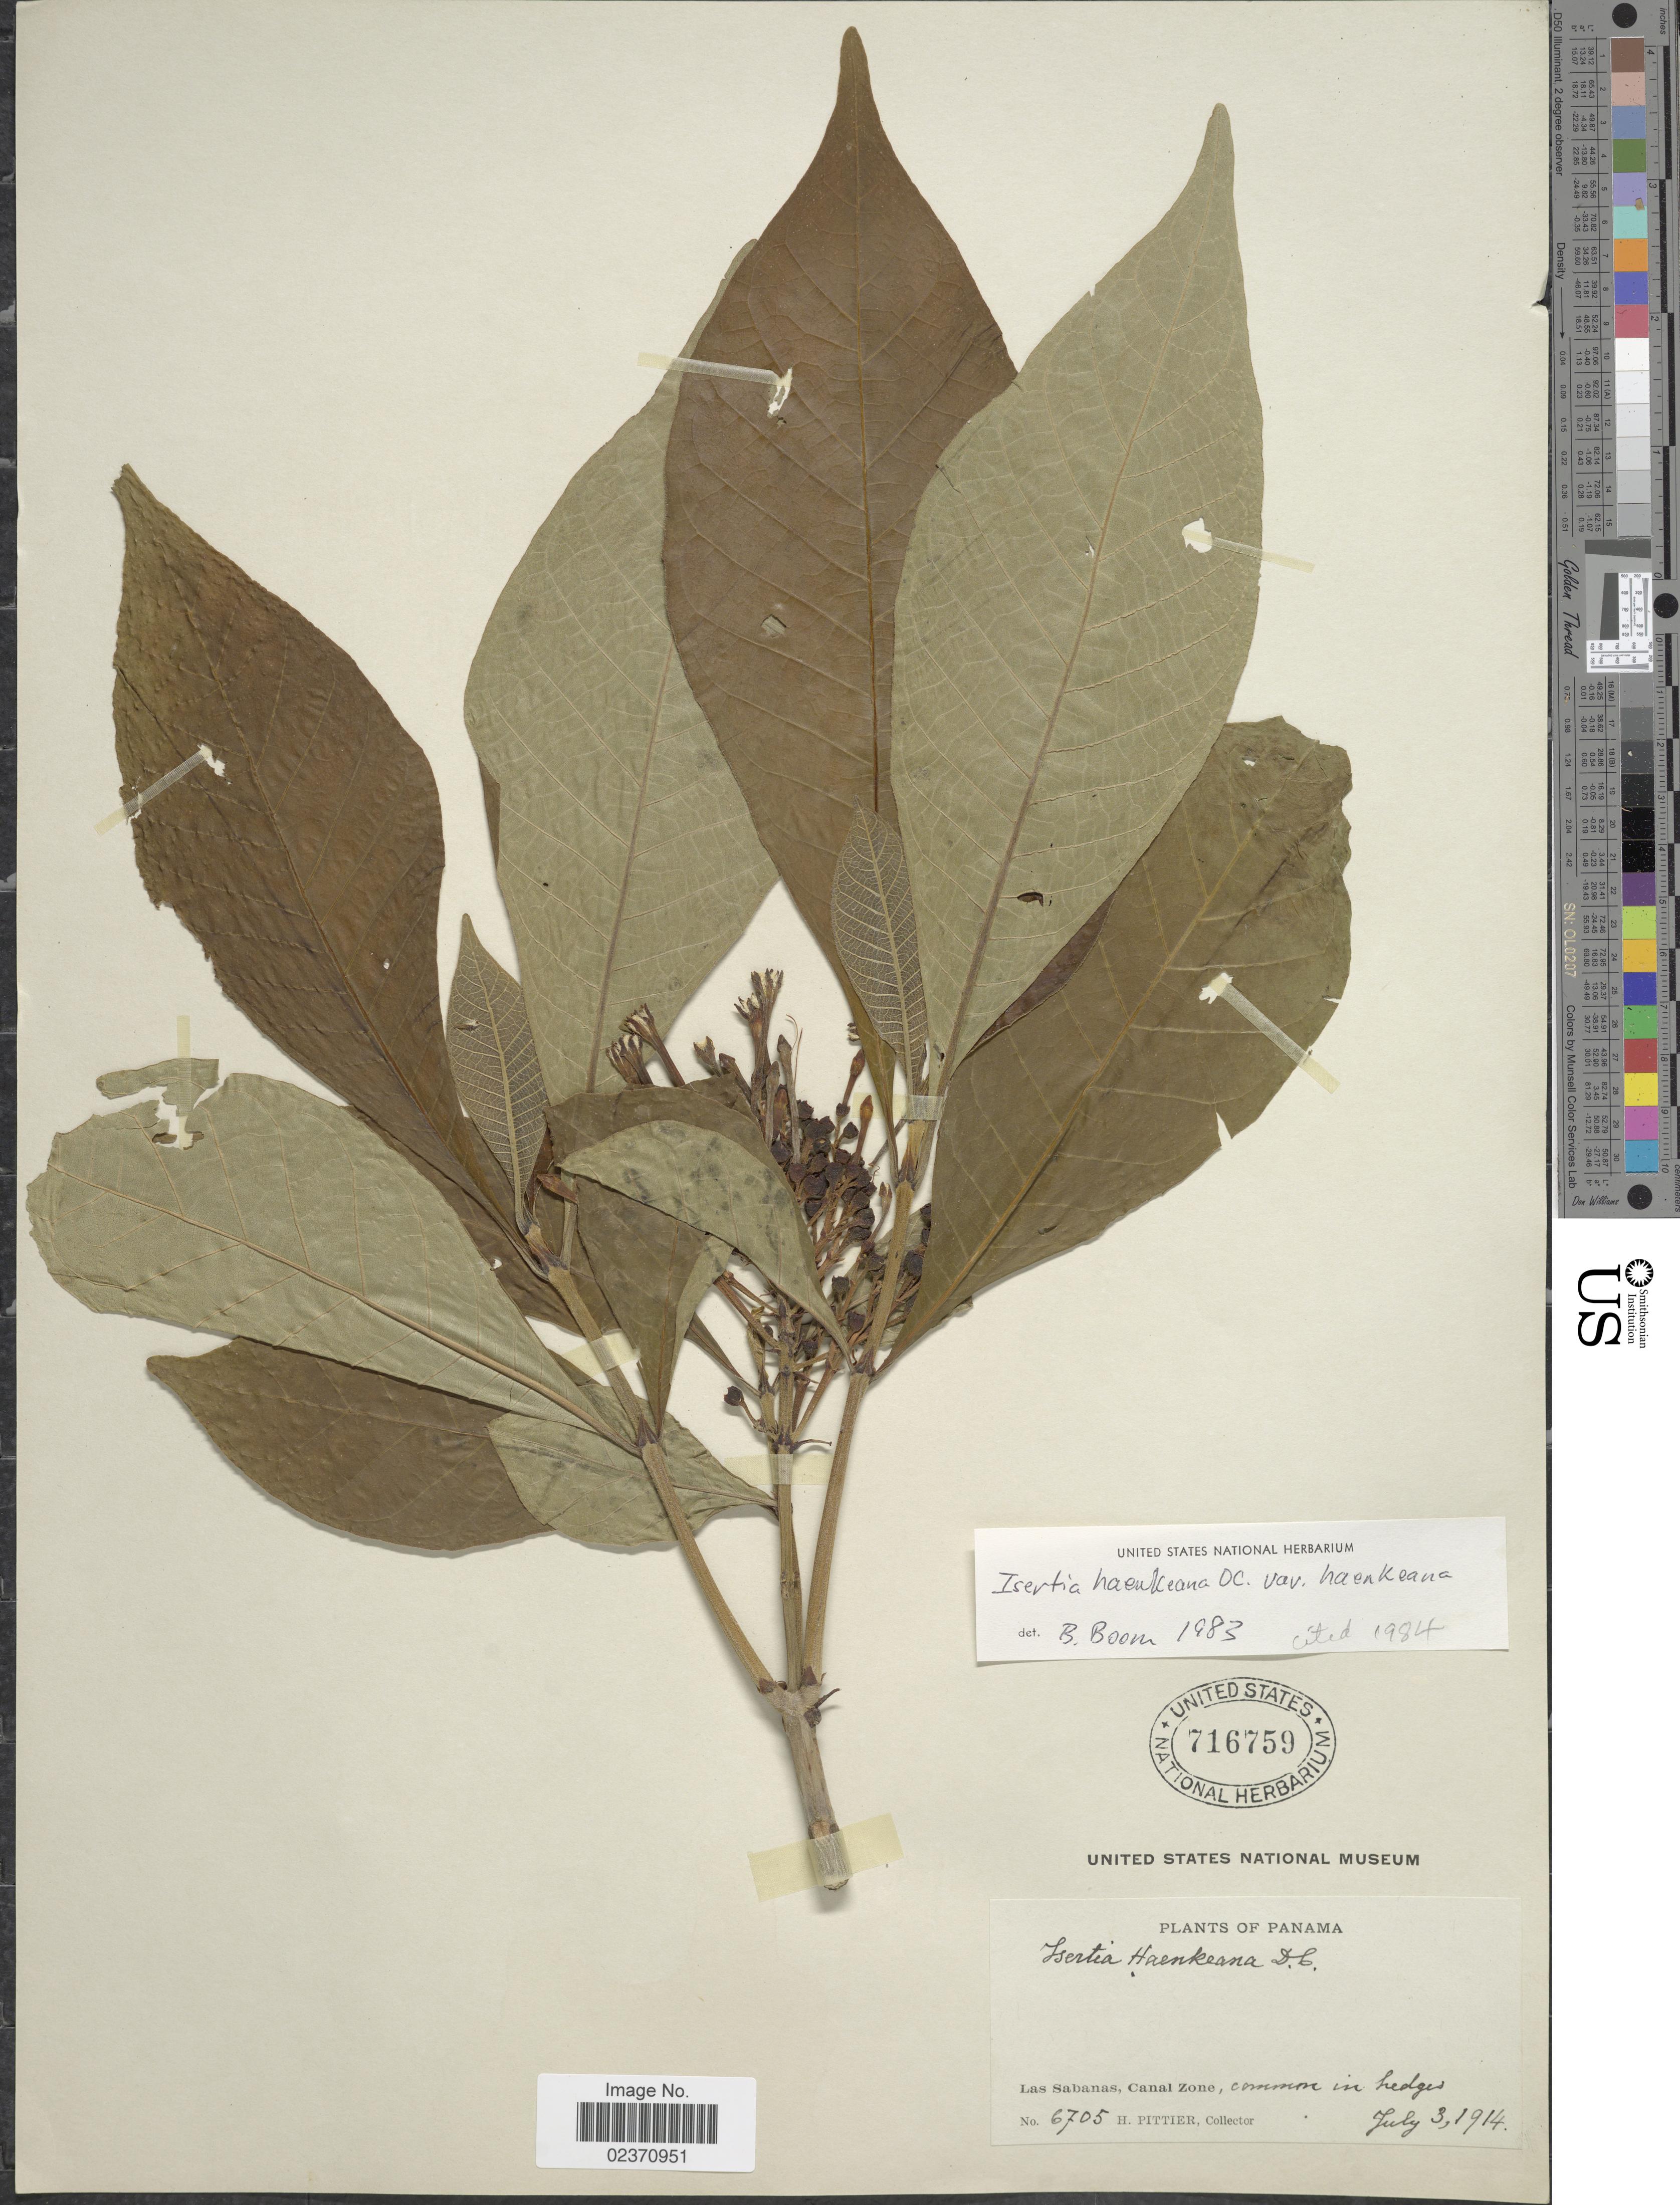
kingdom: Plantae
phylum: Tracheophyta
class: Magnoliopsida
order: Gentianales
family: Rubiaceae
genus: Isertia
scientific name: Isertia haenkeana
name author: DC.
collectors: H. F. Pittier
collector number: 6705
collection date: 1914-07-03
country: Panama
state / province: Colón / Panamá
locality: Las Sabanas, Canal Zone, common in hedge.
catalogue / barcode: US 716759